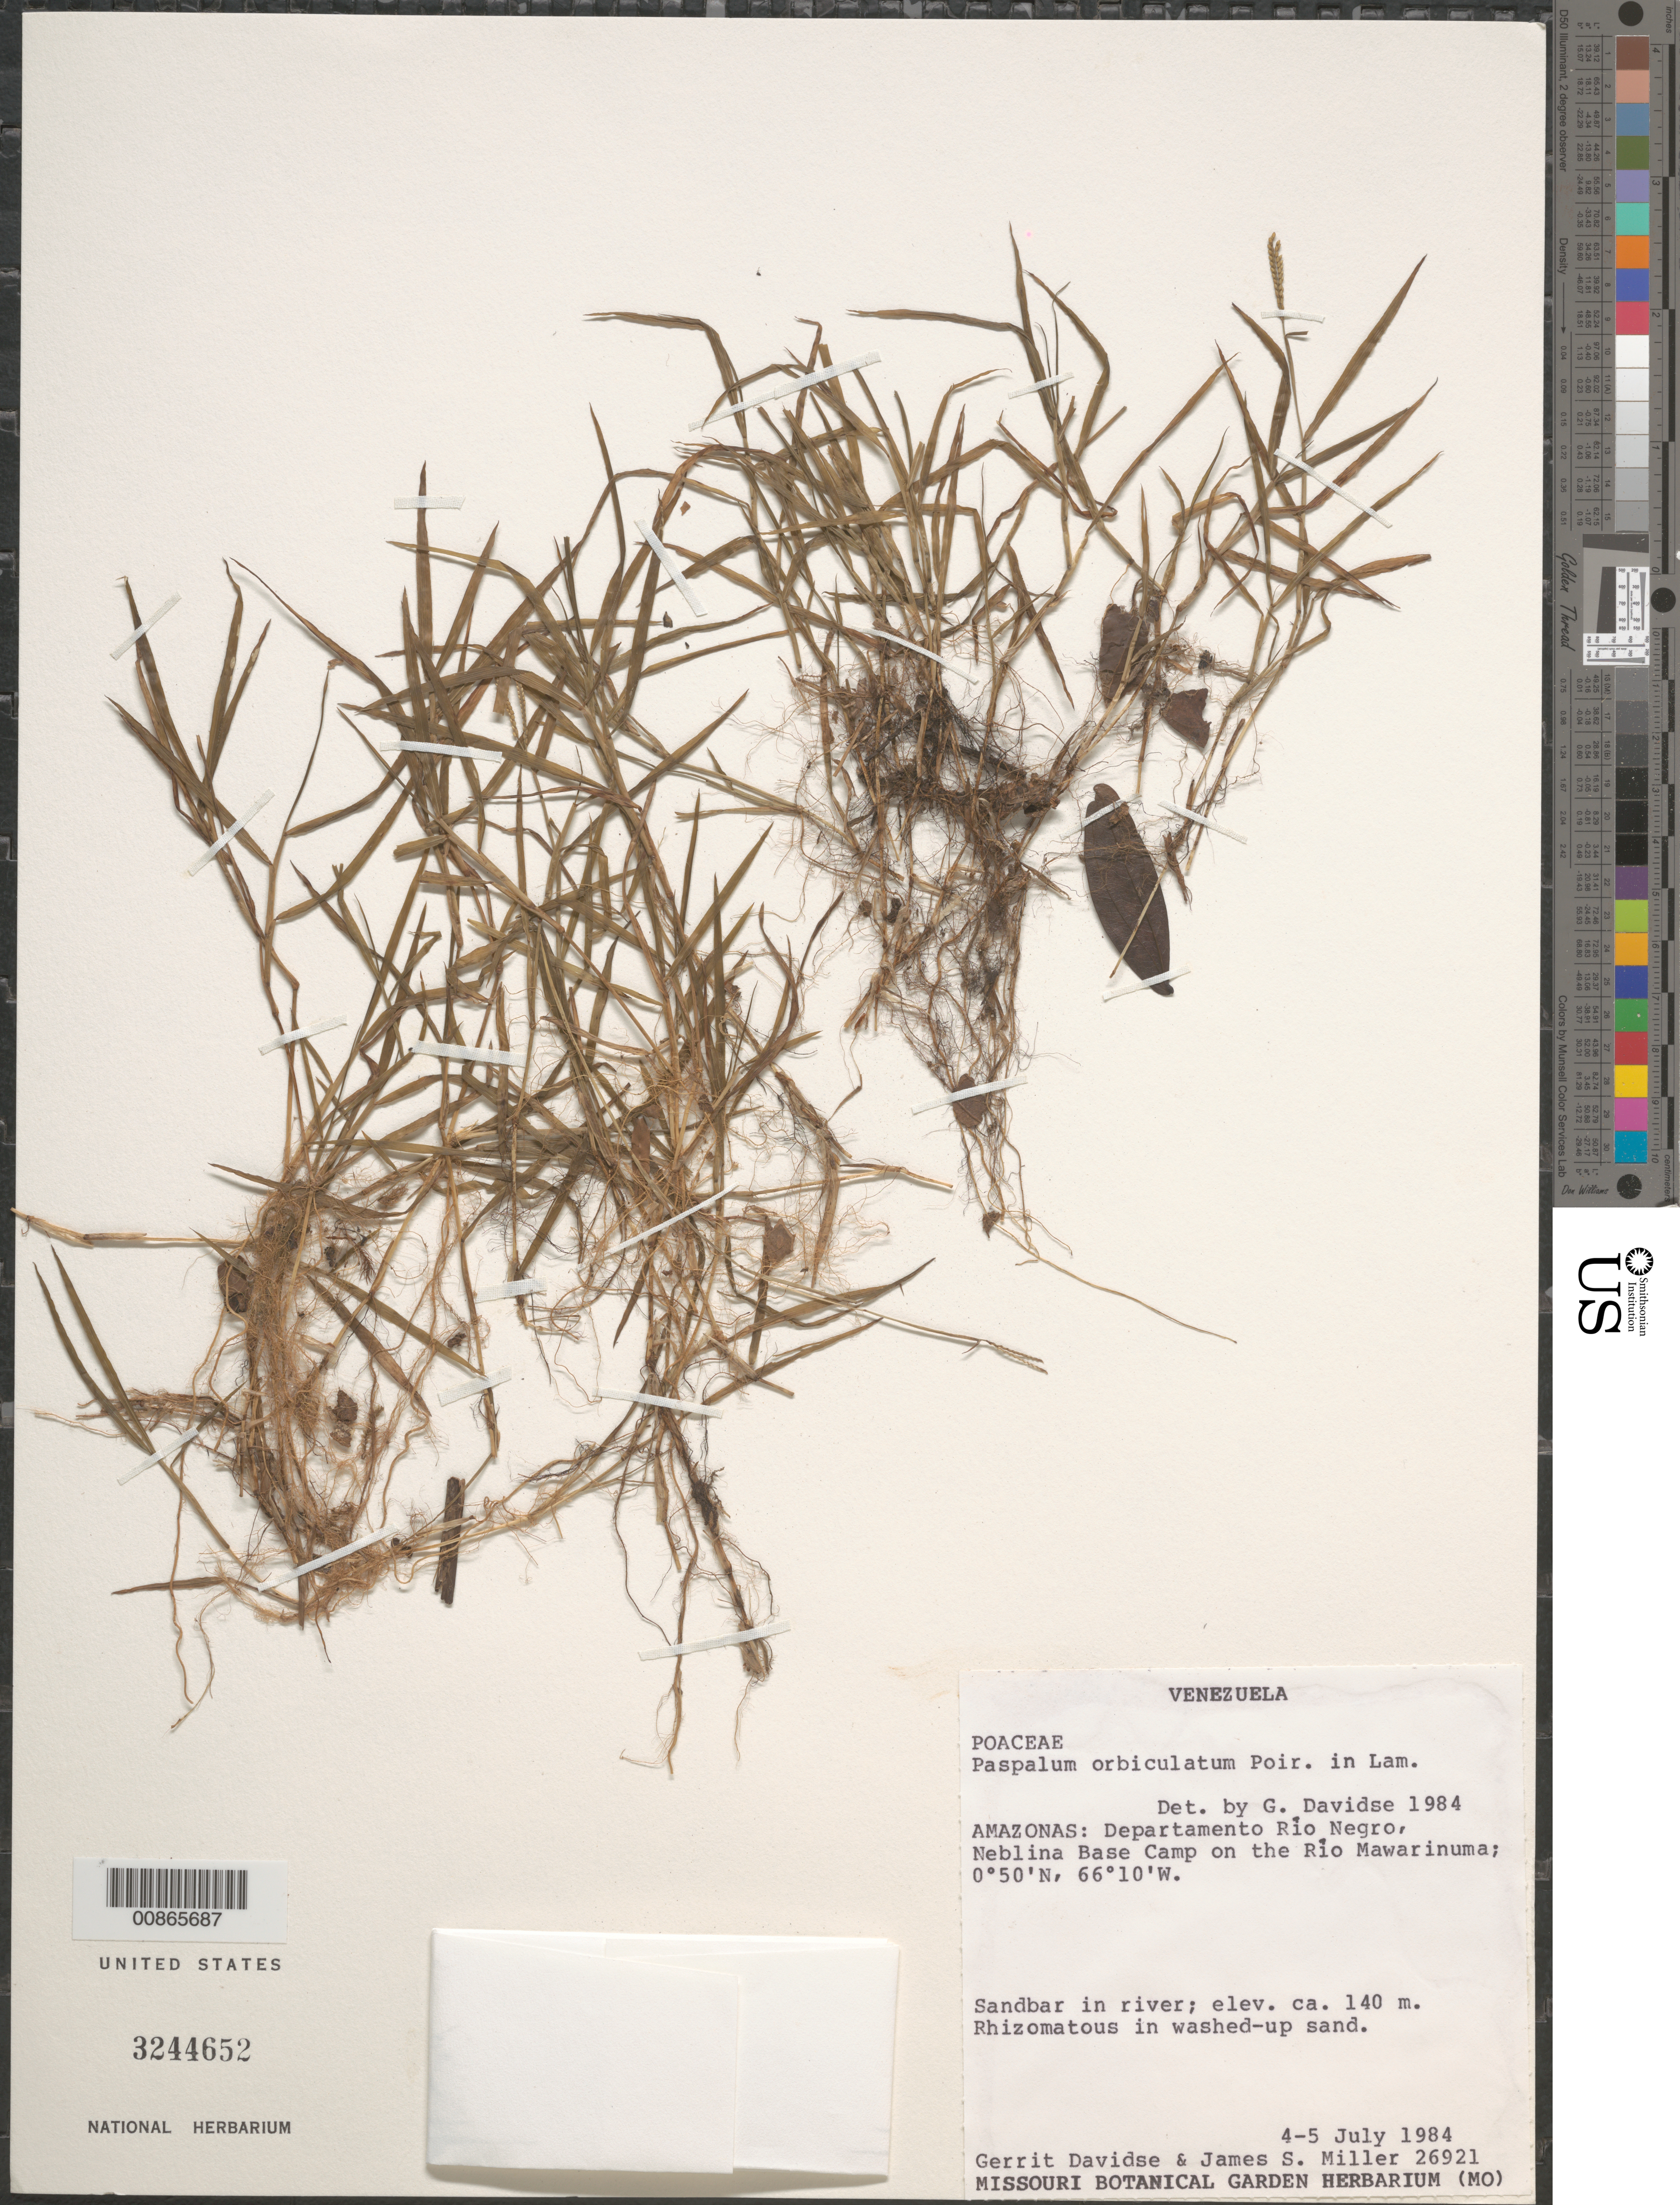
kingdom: Plantae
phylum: Tracheophyta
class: Liliopsida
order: Poales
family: Poaceae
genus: Paspalum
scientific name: Paspalum orbiculatum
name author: Poir.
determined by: Davidse, Gerrit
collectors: G. Davidse & J. S. Miller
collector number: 26921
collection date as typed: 4-Jul-84 to 5-Jul-84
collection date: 1984-07-04/1984-07-05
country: Venezuela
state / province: Amazonas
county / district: Río Negro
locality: Neblina Base Camp, Río Mawarinuma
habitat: Sandbar in river; in washed up sand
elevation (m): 140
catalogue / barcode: US 3244652